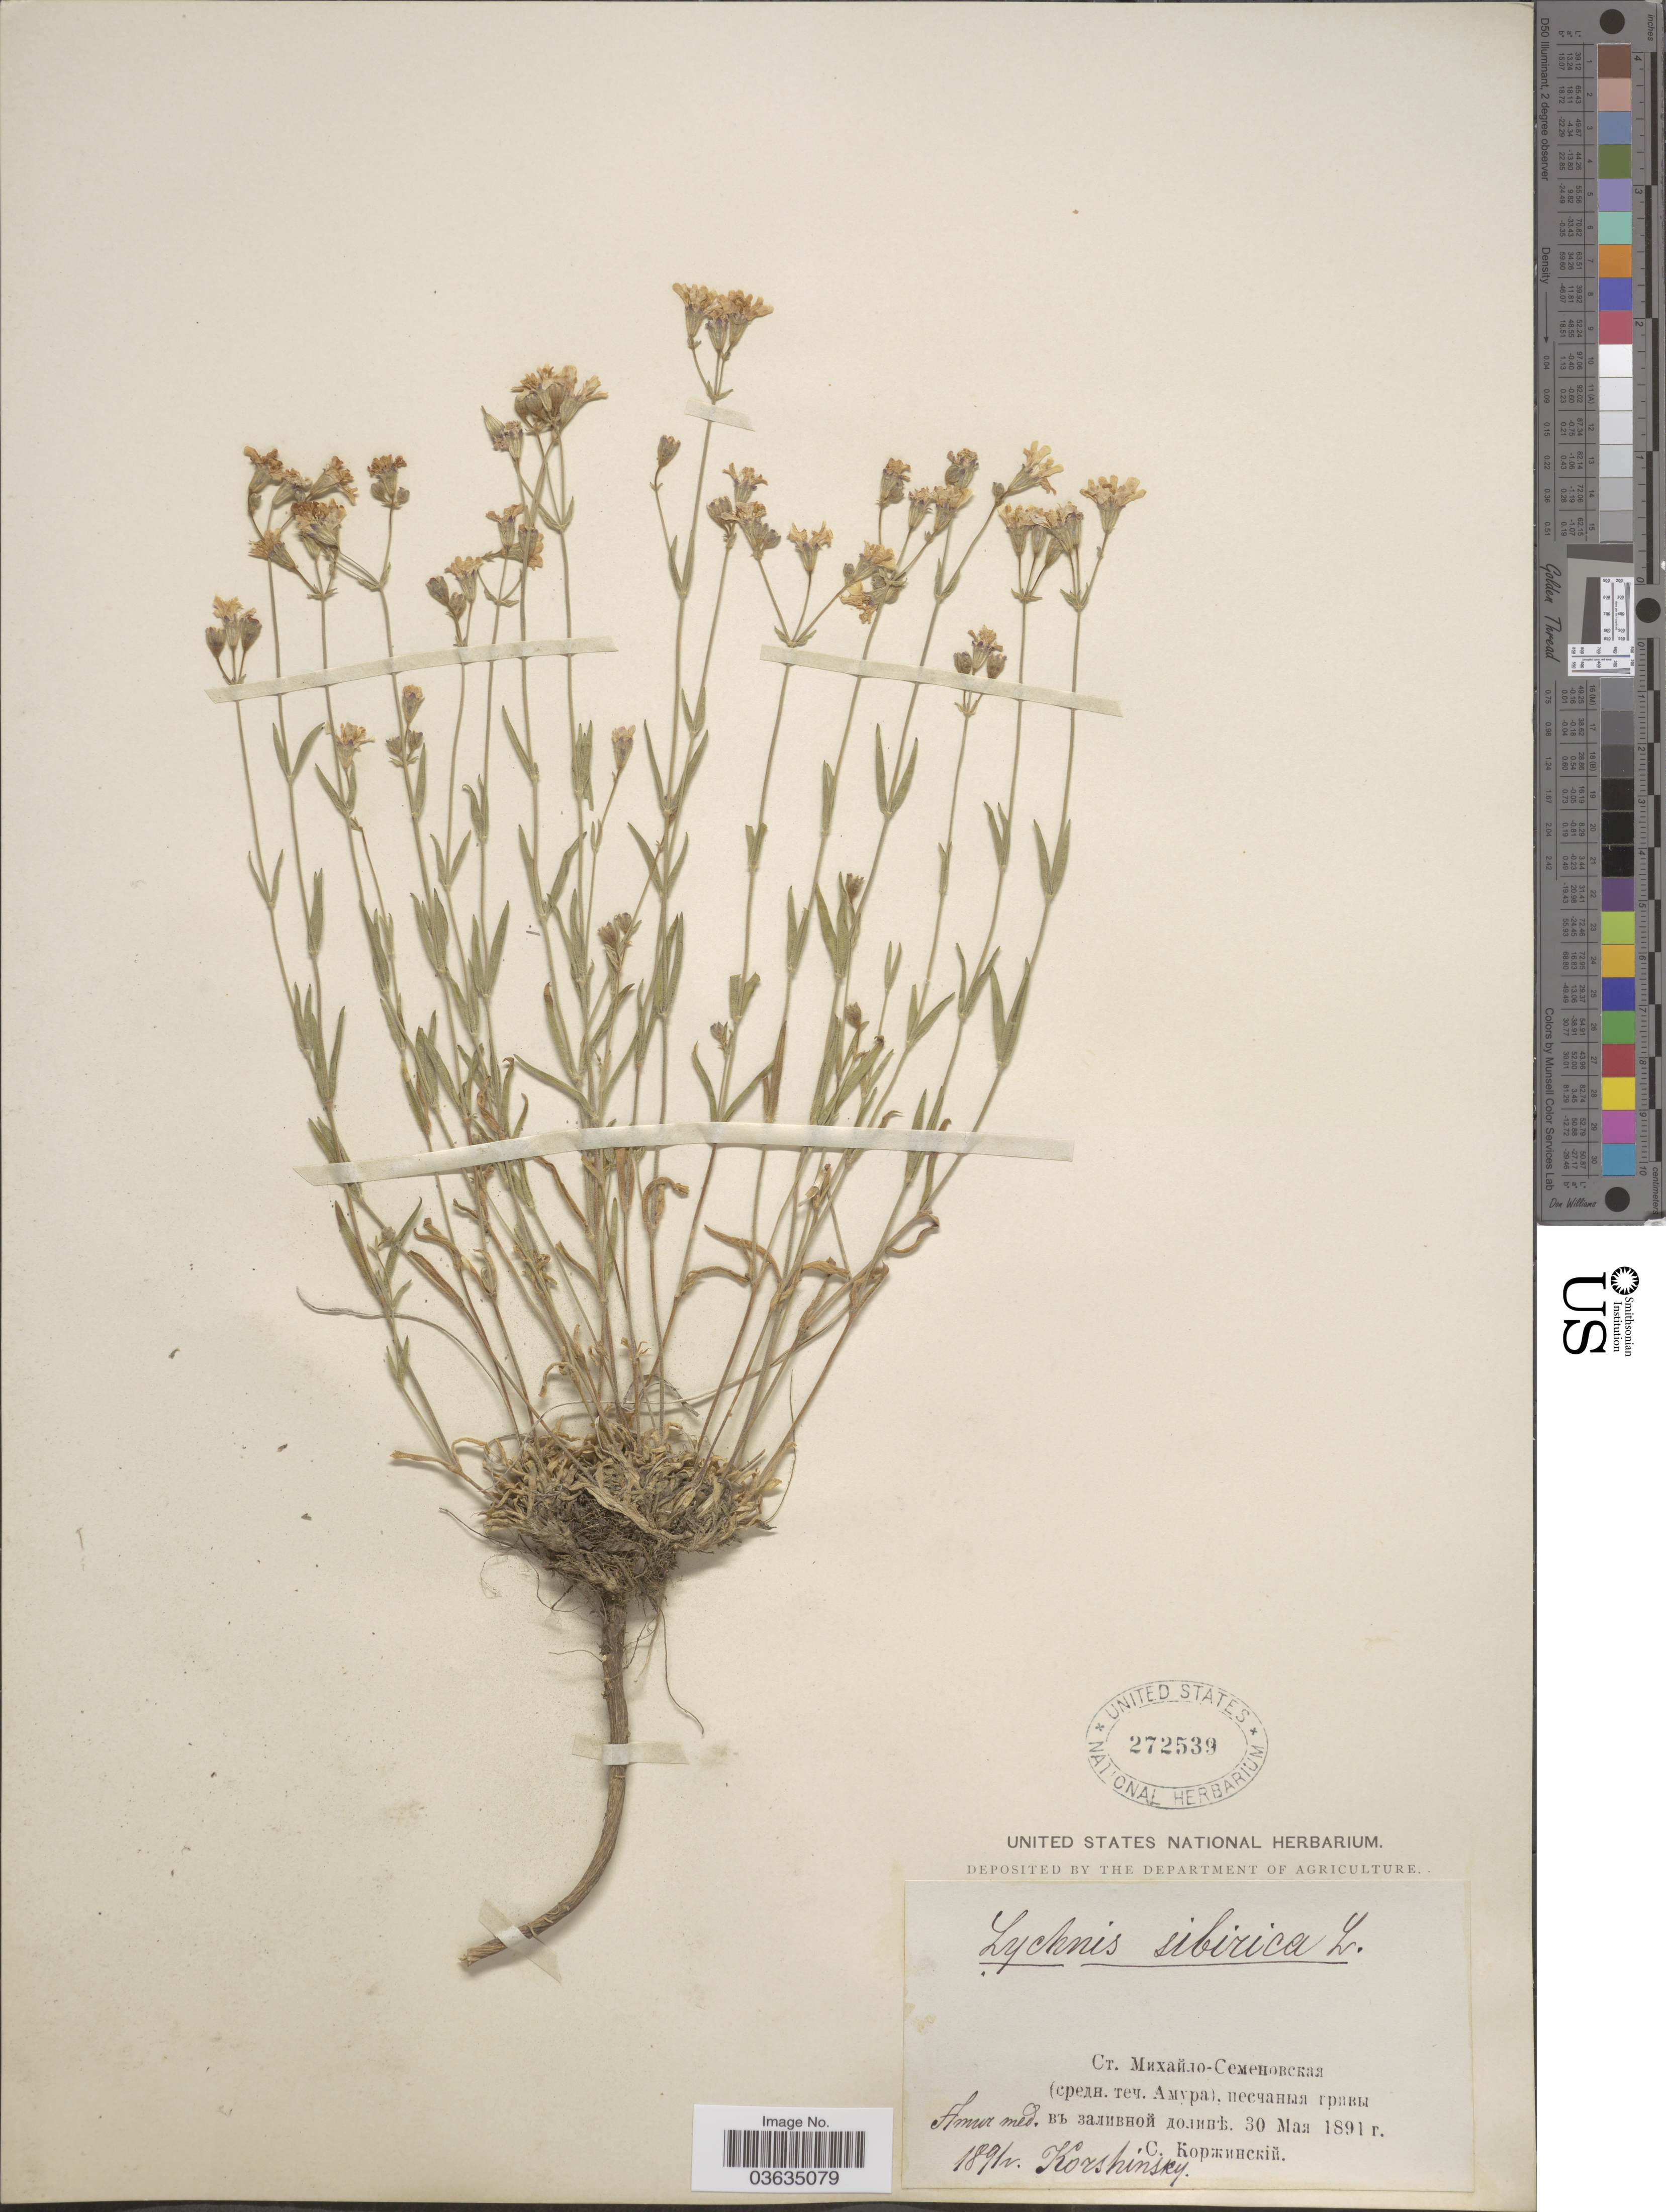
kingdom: Plantae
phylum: Tracheophyta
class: Magnoliopsida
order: Caryophyllales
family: Caryophyllaceae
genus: Silene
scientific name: Silene orientalimongolica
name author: Kozhevn.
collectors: S. Korzchinsky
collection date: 1891-03-30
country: Russian Federation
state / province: Jewish Autonomous O.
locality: Amur River, Mikhailo- Semenovskoe.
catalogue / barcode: US 272539